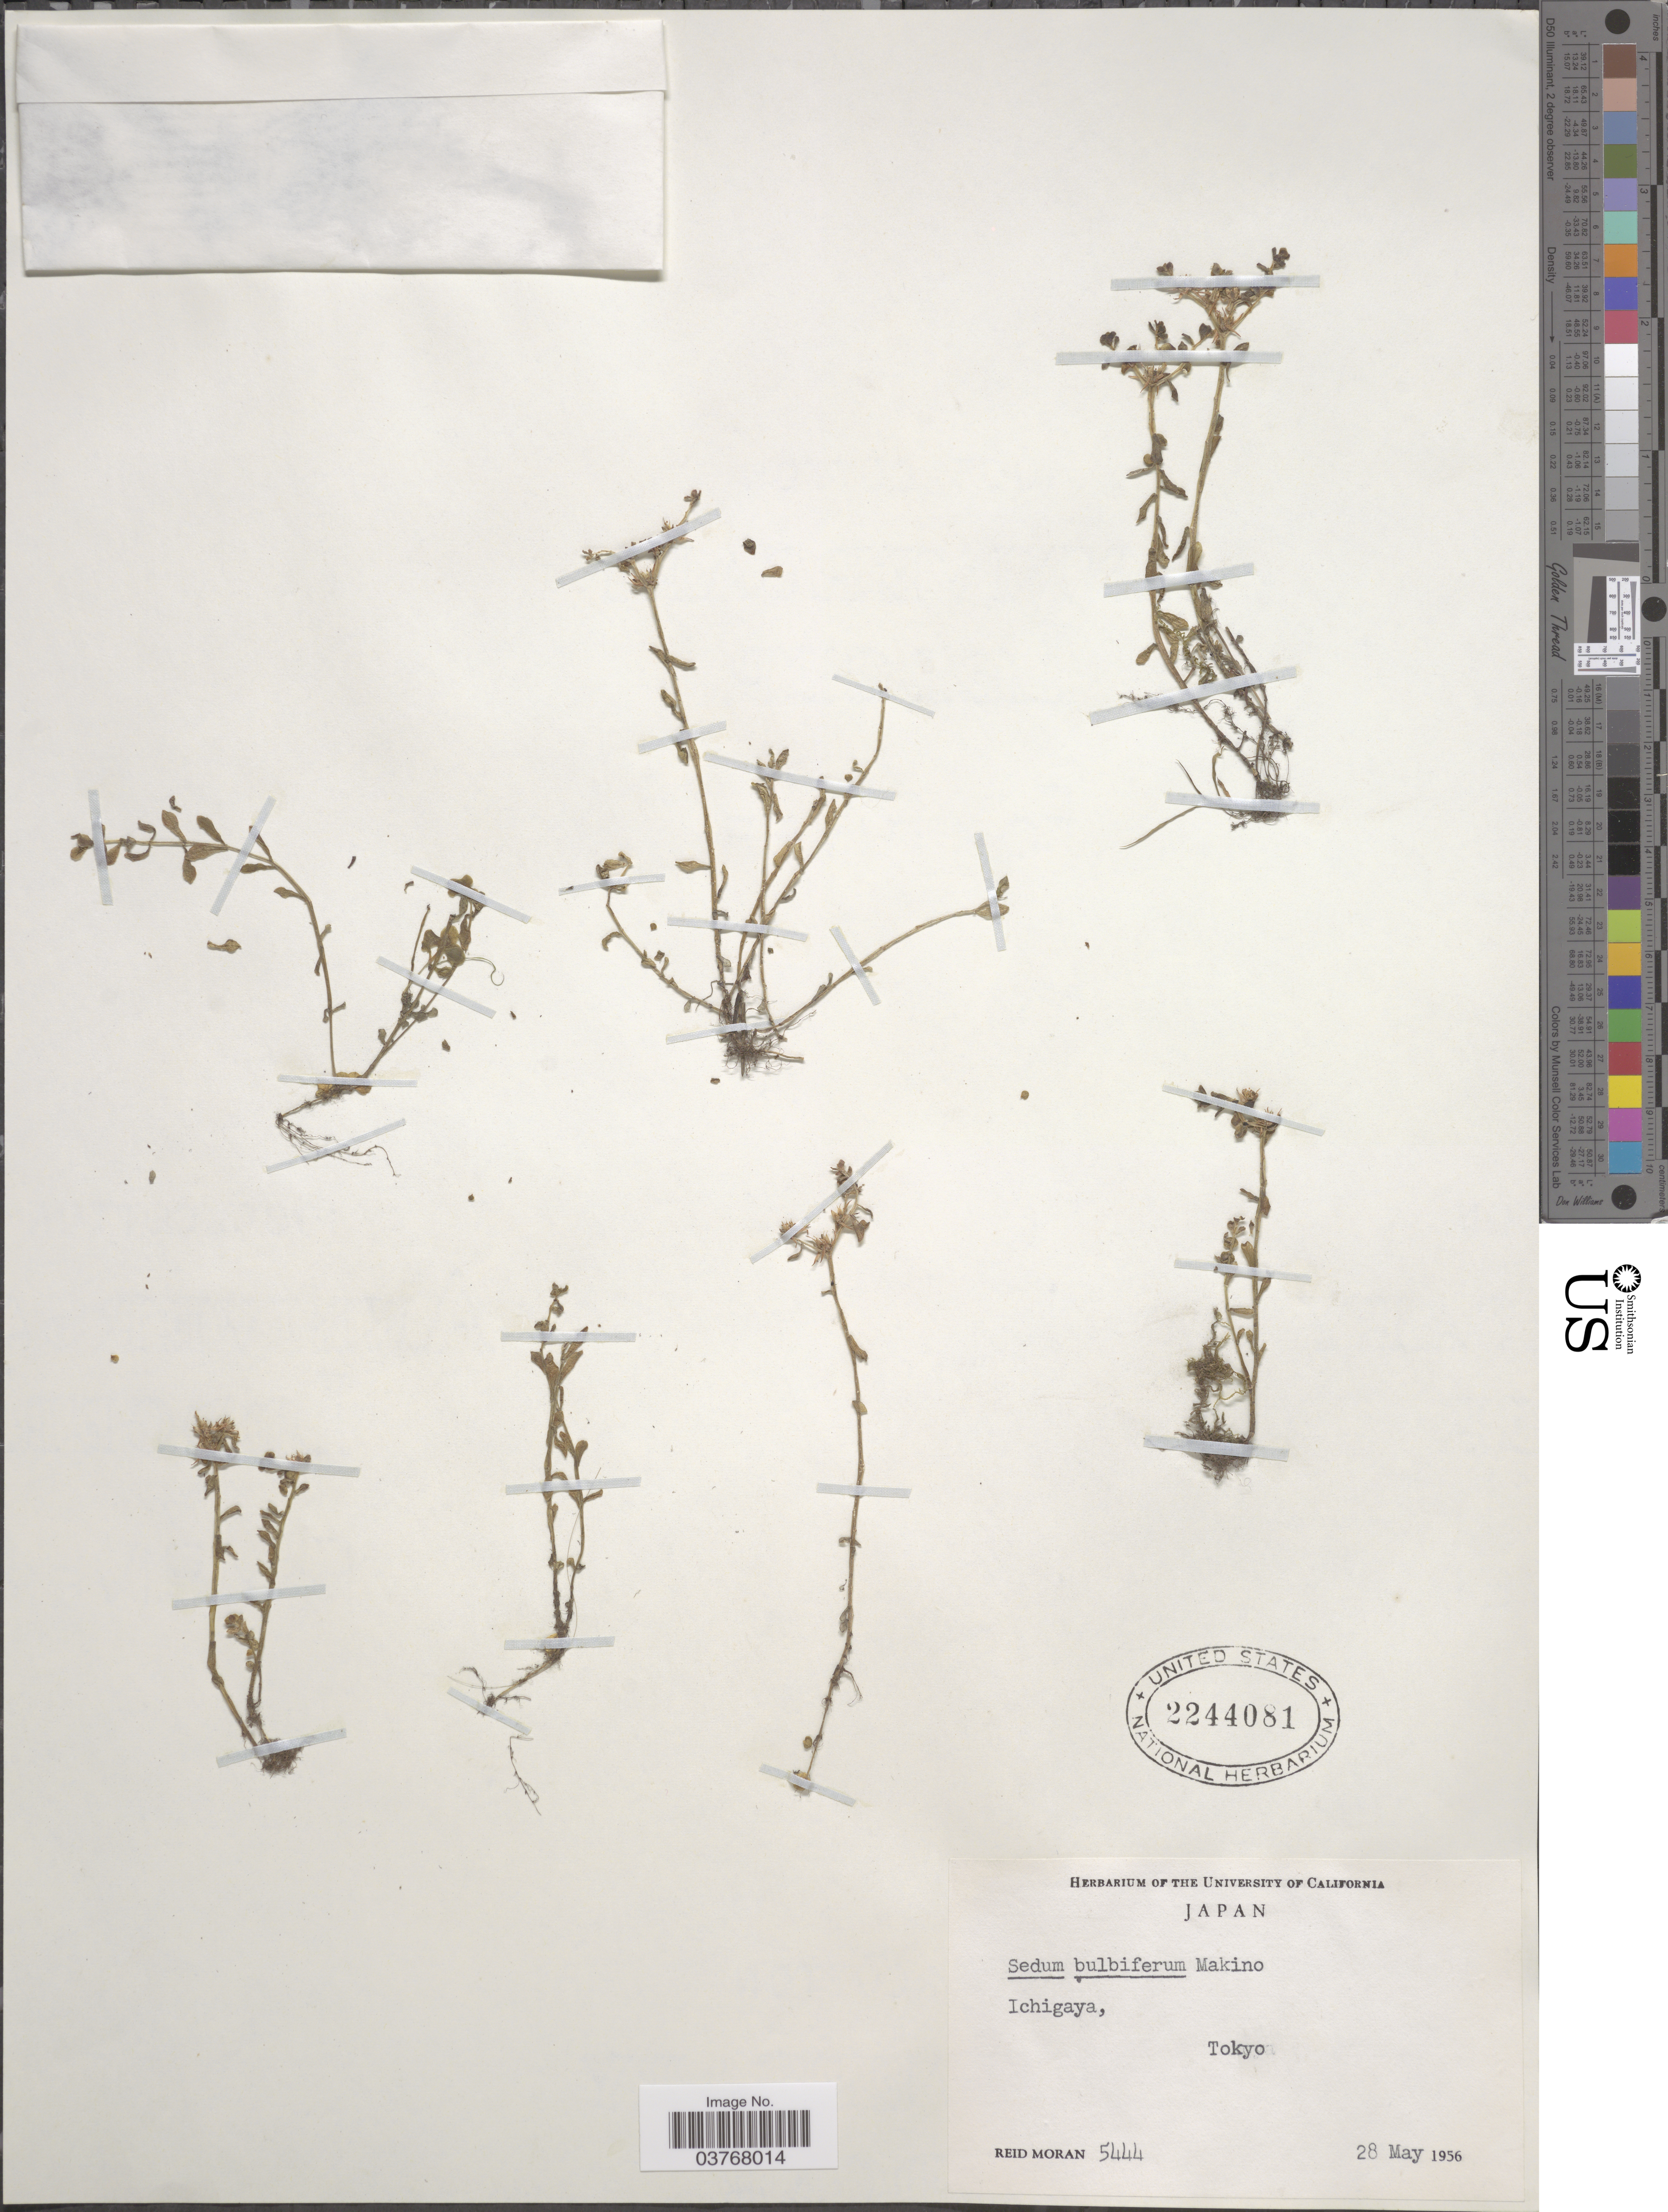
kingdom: Plantae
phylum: Tracheophyta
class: Magnoliopsida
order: Saxifragales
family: Crassulaceae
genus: Sedum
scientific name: Sedum bulbiferum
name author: Makino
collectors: R. Moran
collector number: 5444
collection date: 1956-05-28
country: Japan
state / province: Tokyo, Federal City of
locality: Ichigaya, Tokyo.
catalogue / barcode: US 2244081